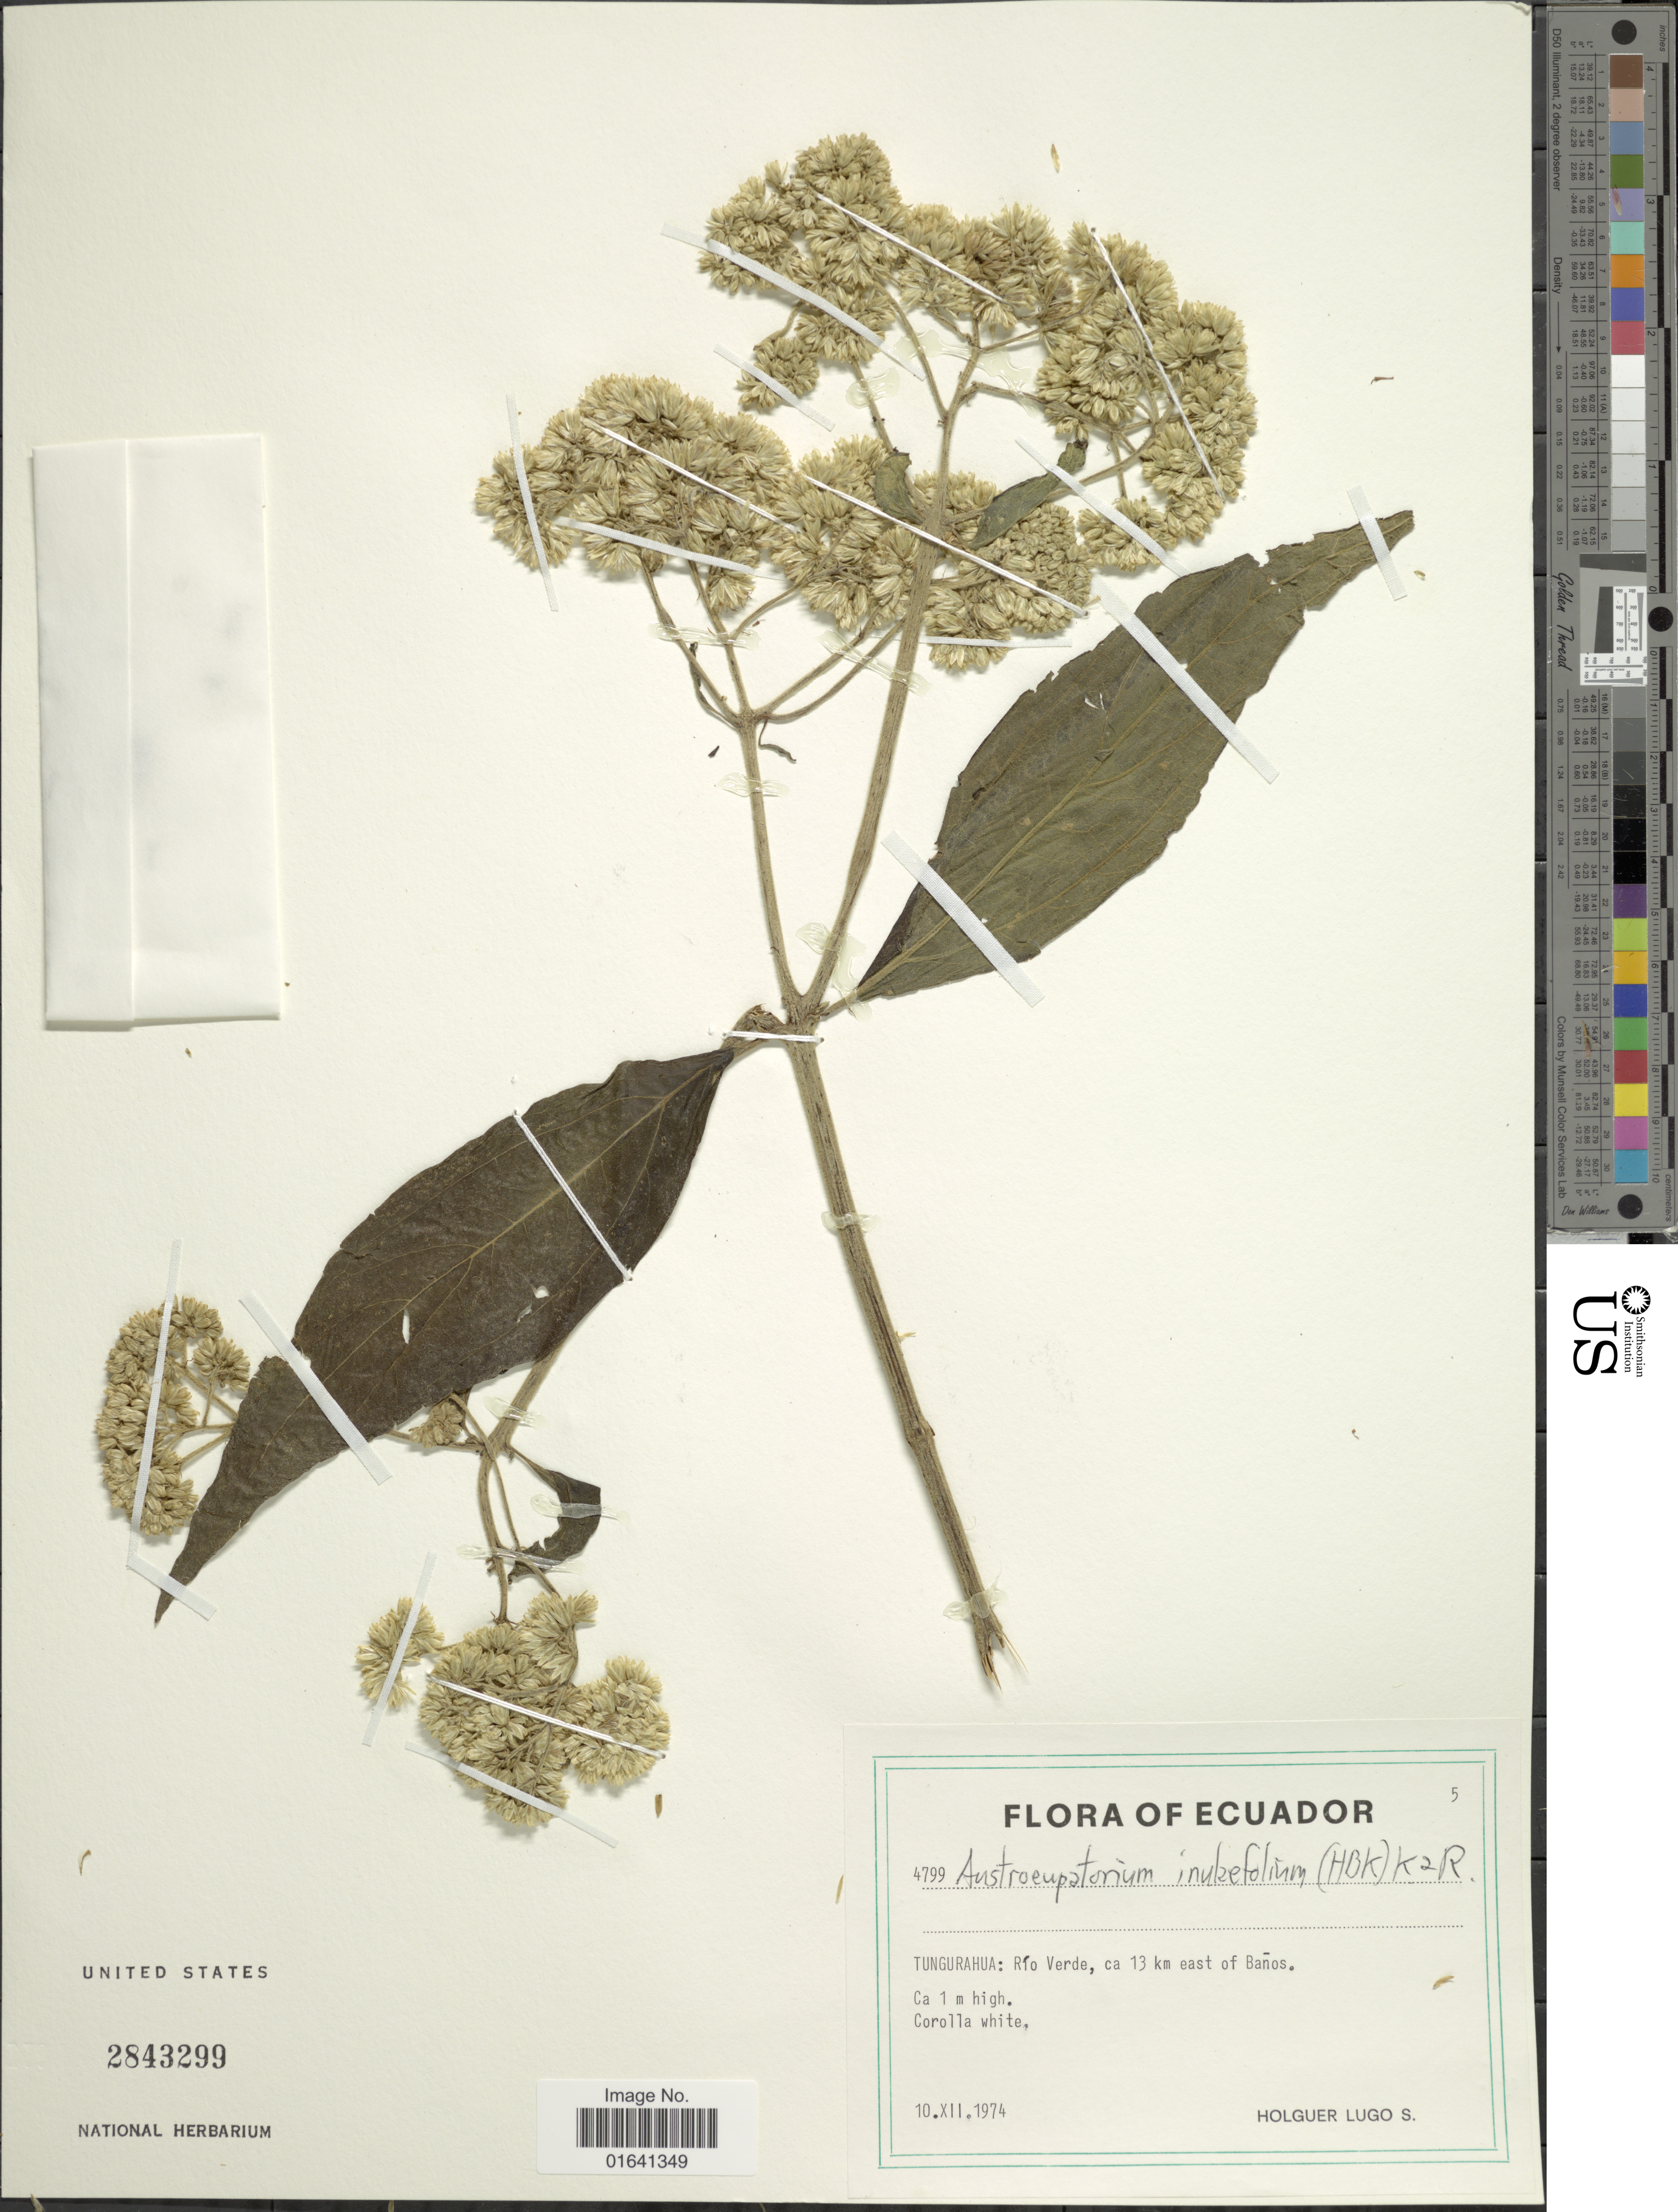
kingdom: Plantae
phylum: Tracheophyta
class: Magnoliopsida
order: Asterales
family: Asteraceae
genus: Austroeupatorium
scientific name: Austroeupatorium inulaefolium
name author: (Kunth) R.M. King & H. Rob.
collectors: H. Lugo S.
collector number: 4799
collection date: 1974-12-10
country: Ecuador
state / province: Tungurahua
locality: Río Verde, ca 13 km east of Baños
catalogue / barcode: US 2843299